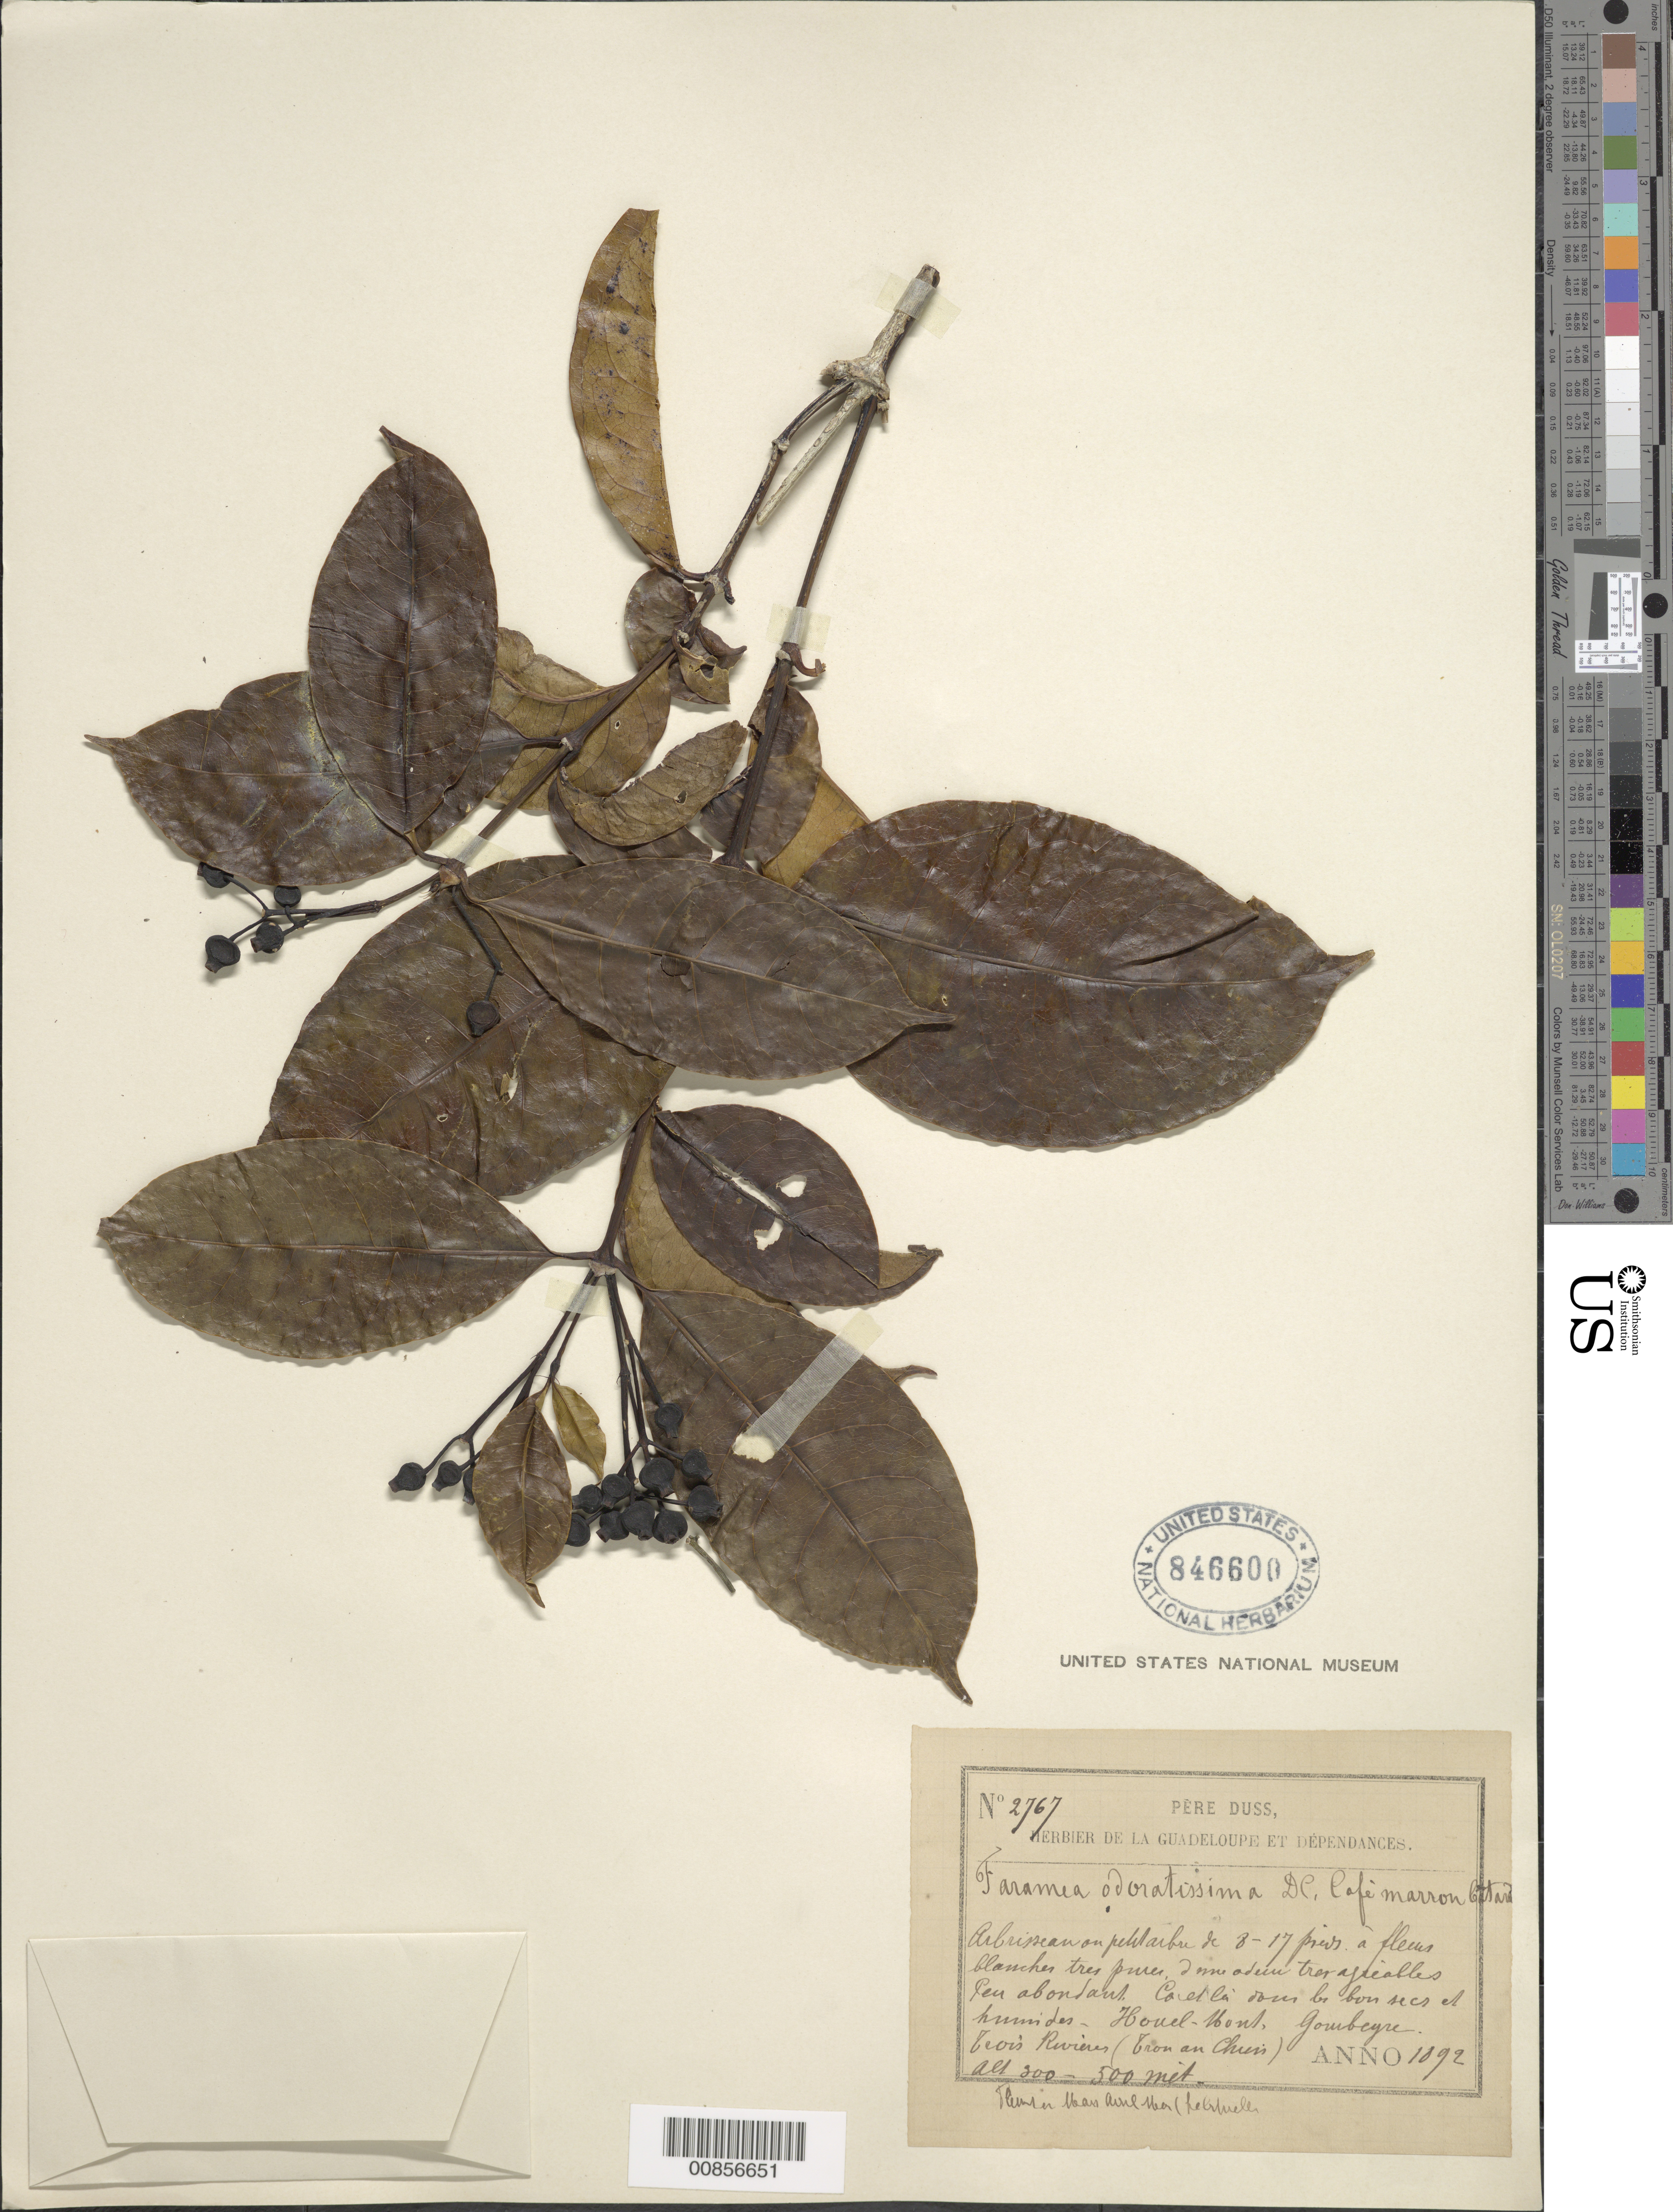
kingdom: Plantae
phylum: Tracheophyta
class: Magnoliopsida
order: Gentianales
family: Rubiaceae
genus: Faramea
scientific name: Faramea occidentalis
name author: (L.) A. Rich.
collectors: Père Duss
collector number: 2767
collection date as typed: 1892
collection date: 1892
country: Guadeloupe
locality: Houel-Mont, Gombeyre. Trois Rivieres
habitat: Ca et là dans les bon secs et humides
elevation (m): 300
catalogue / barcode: US 846600